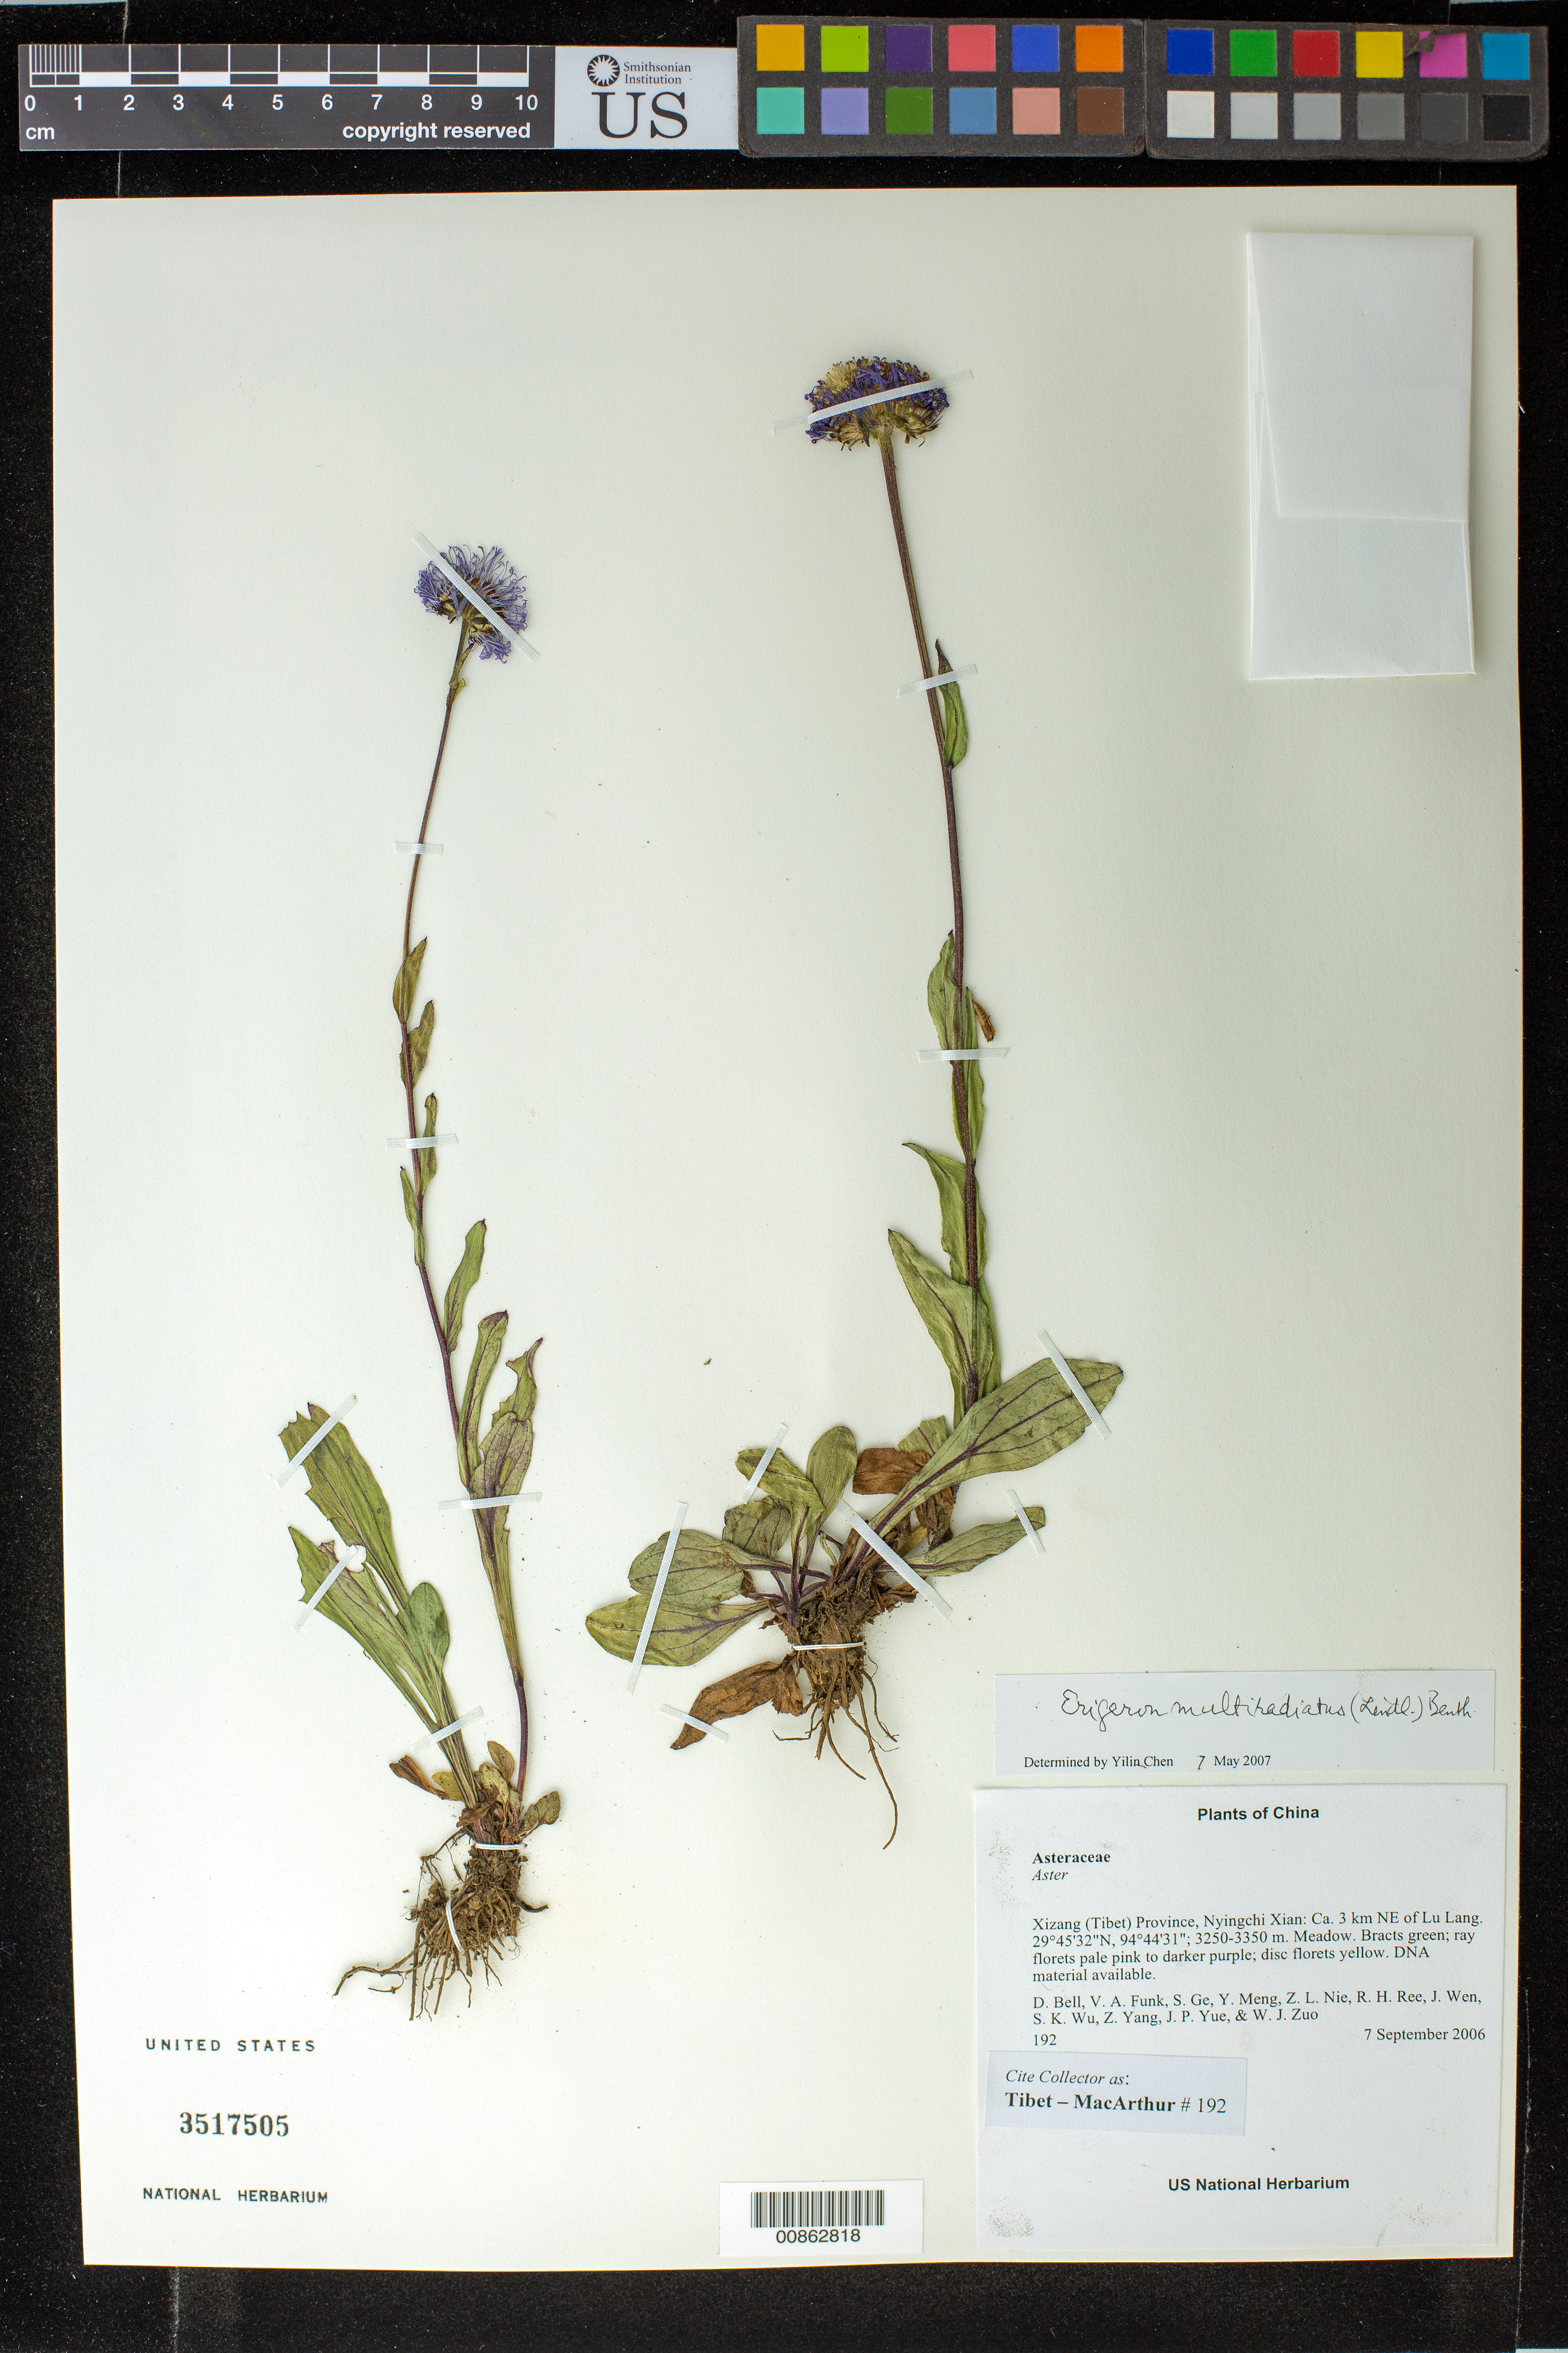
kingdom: Plantae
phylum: Tracheophyta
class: Magnoliopsida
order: Asterales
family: Asteraceae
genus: Erigeron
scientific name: Erigeron multiradiatus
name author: (Lindl. ex DC.) Benth. ex C.B. Clarke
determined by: Yilin Chen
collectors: Tibet-MacArthur, D. A. Bell, V. Funk, S. Ge, Y. Meng, Z. Nie, R. Ree, J. Wen, S. K. Wu, Z. Yang, J. Yue & W. Zuo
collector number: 192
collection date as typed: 07 Sep 2006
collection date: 2006-09-07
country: China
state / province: Xizang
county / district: Nyingchi Xian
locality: Ca. 3 km NE of Lu Lang.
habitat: Mixed broadleaved (Quercus, Betula) and coniferous (Picea) forest and adjacent wet meadows. Meadow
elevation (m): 3250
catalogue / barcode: US 3517505